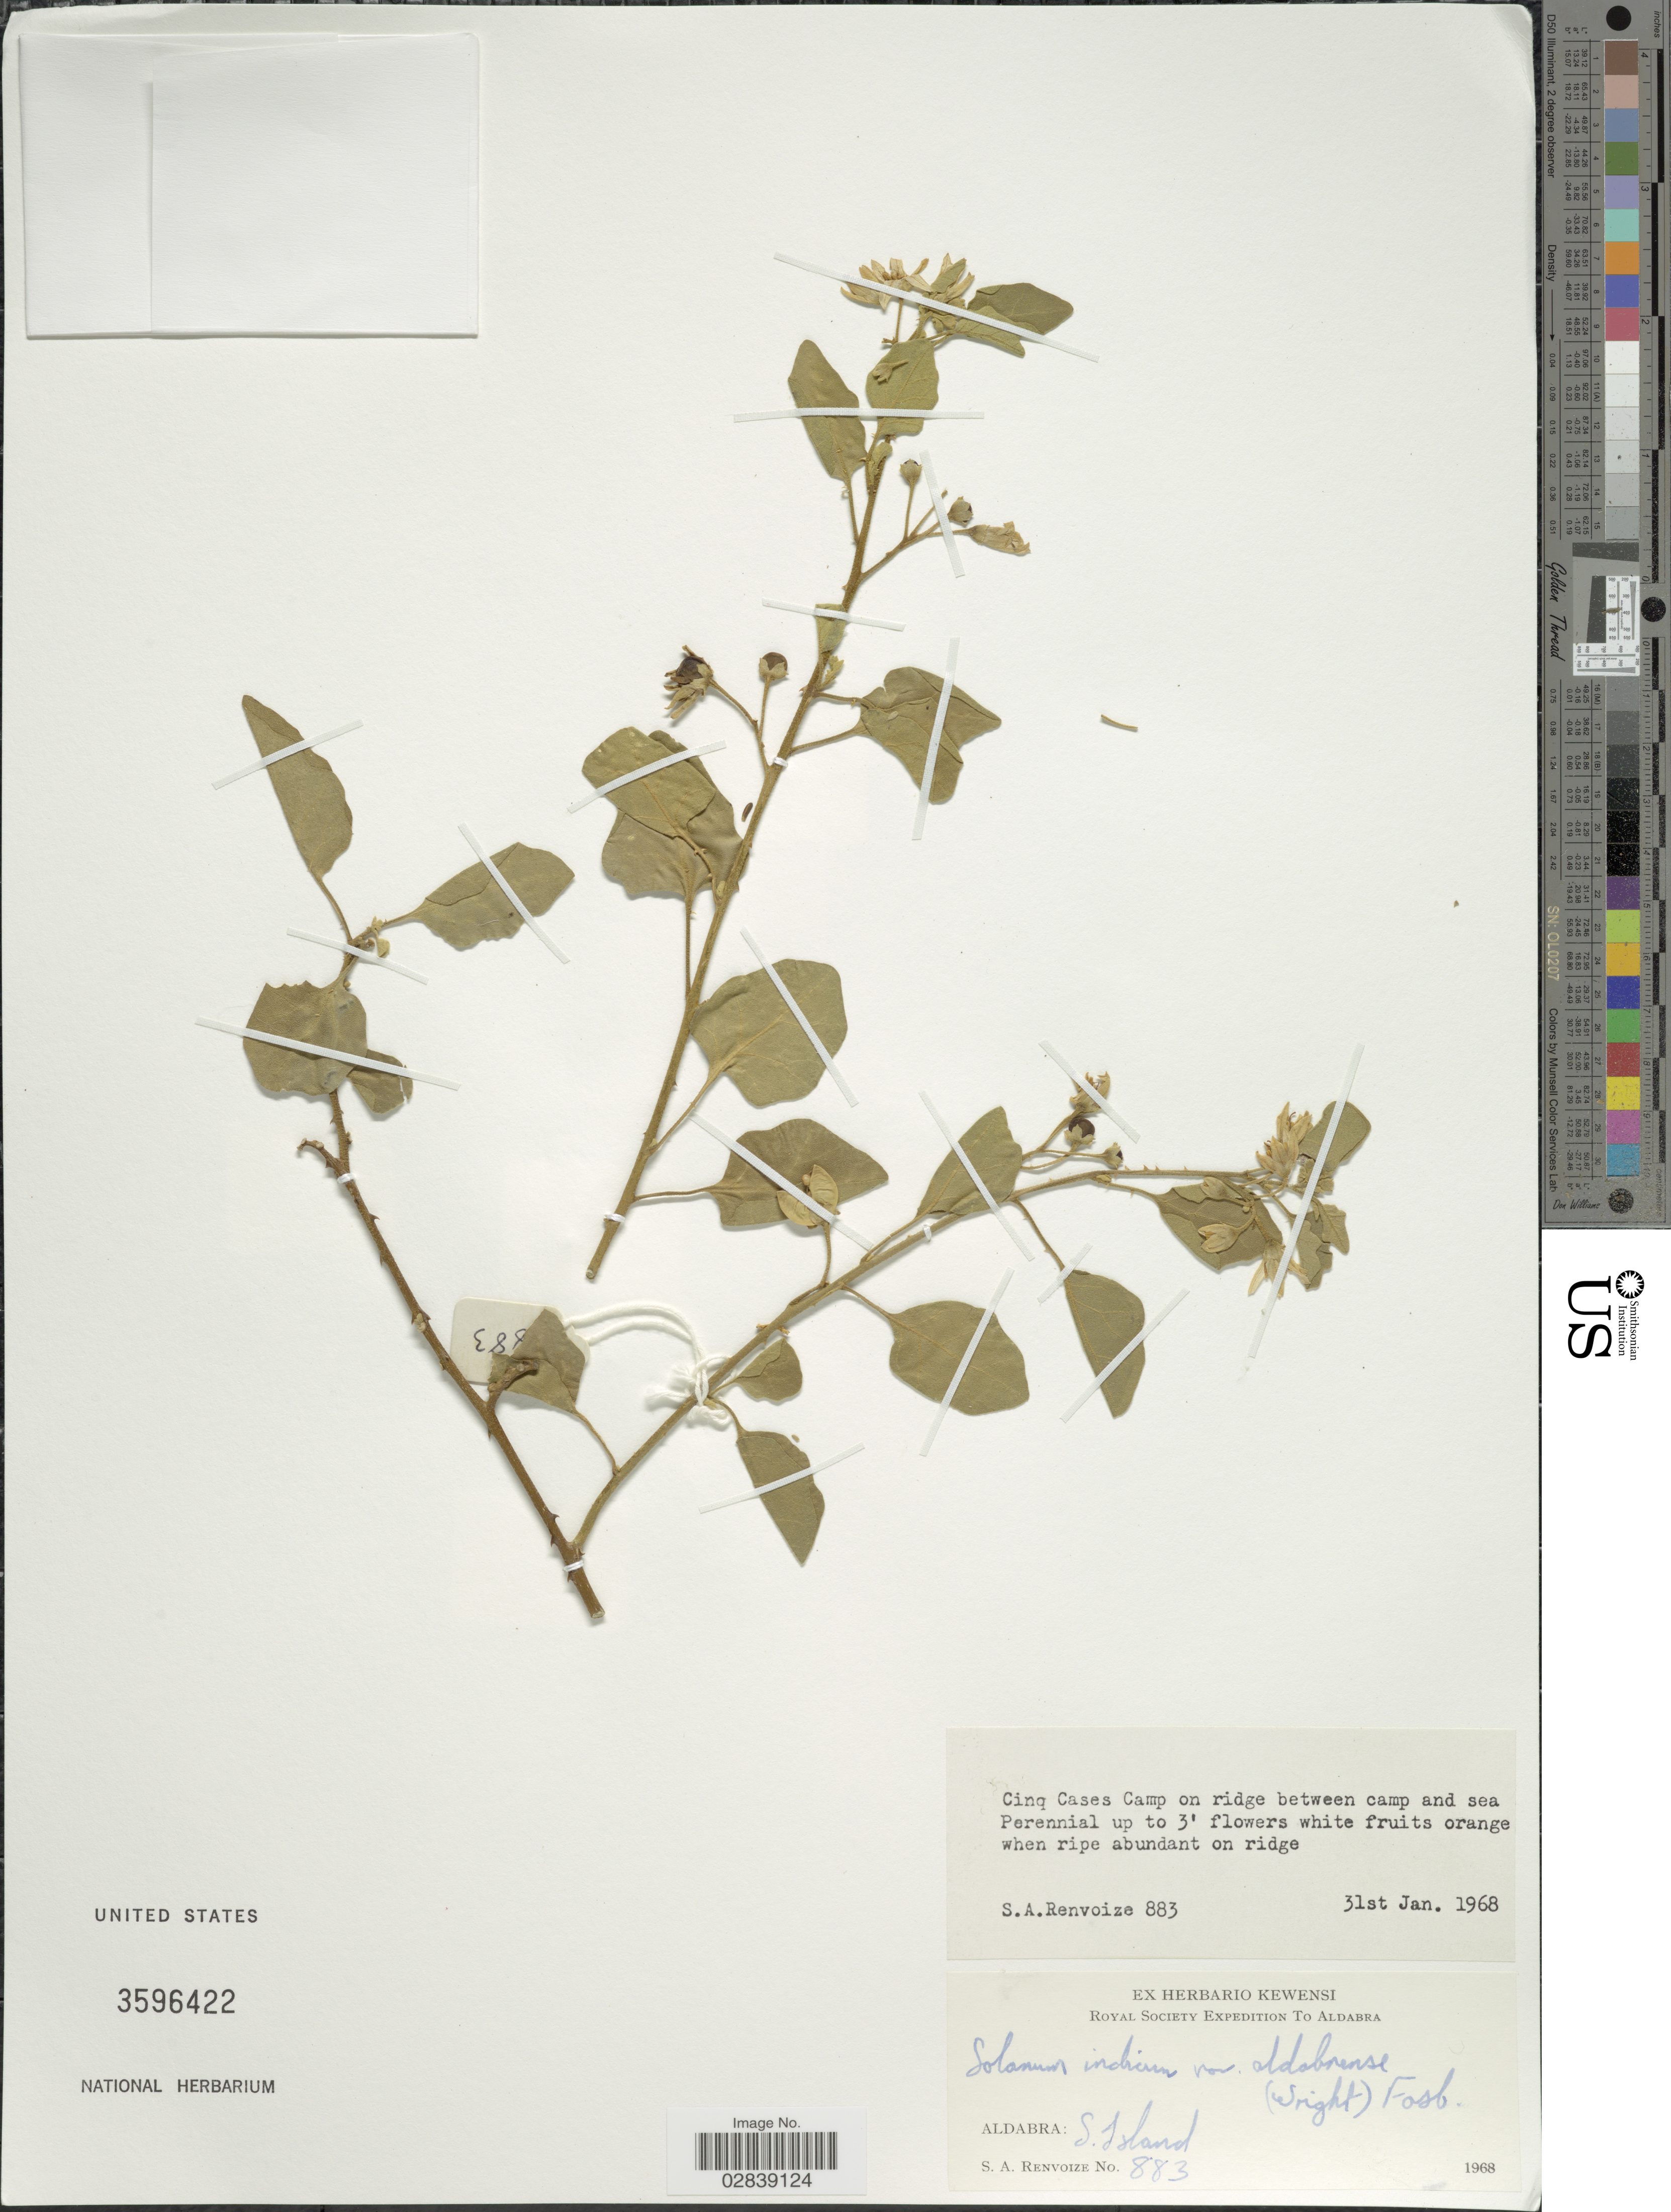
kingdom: Plantae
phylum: Tracheophyta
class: Magnoliopsida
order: Solanales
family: Solanaceae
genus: Solanum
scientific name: Solanum aldabrense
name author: C.H. Wright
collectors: S. A. Renvoize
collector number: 883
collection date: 1968-01-31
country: Seychelles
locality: Cinq Cases Camp on ridge between camp and sea. Aldabra: S. Island.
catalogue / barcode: US 3596422